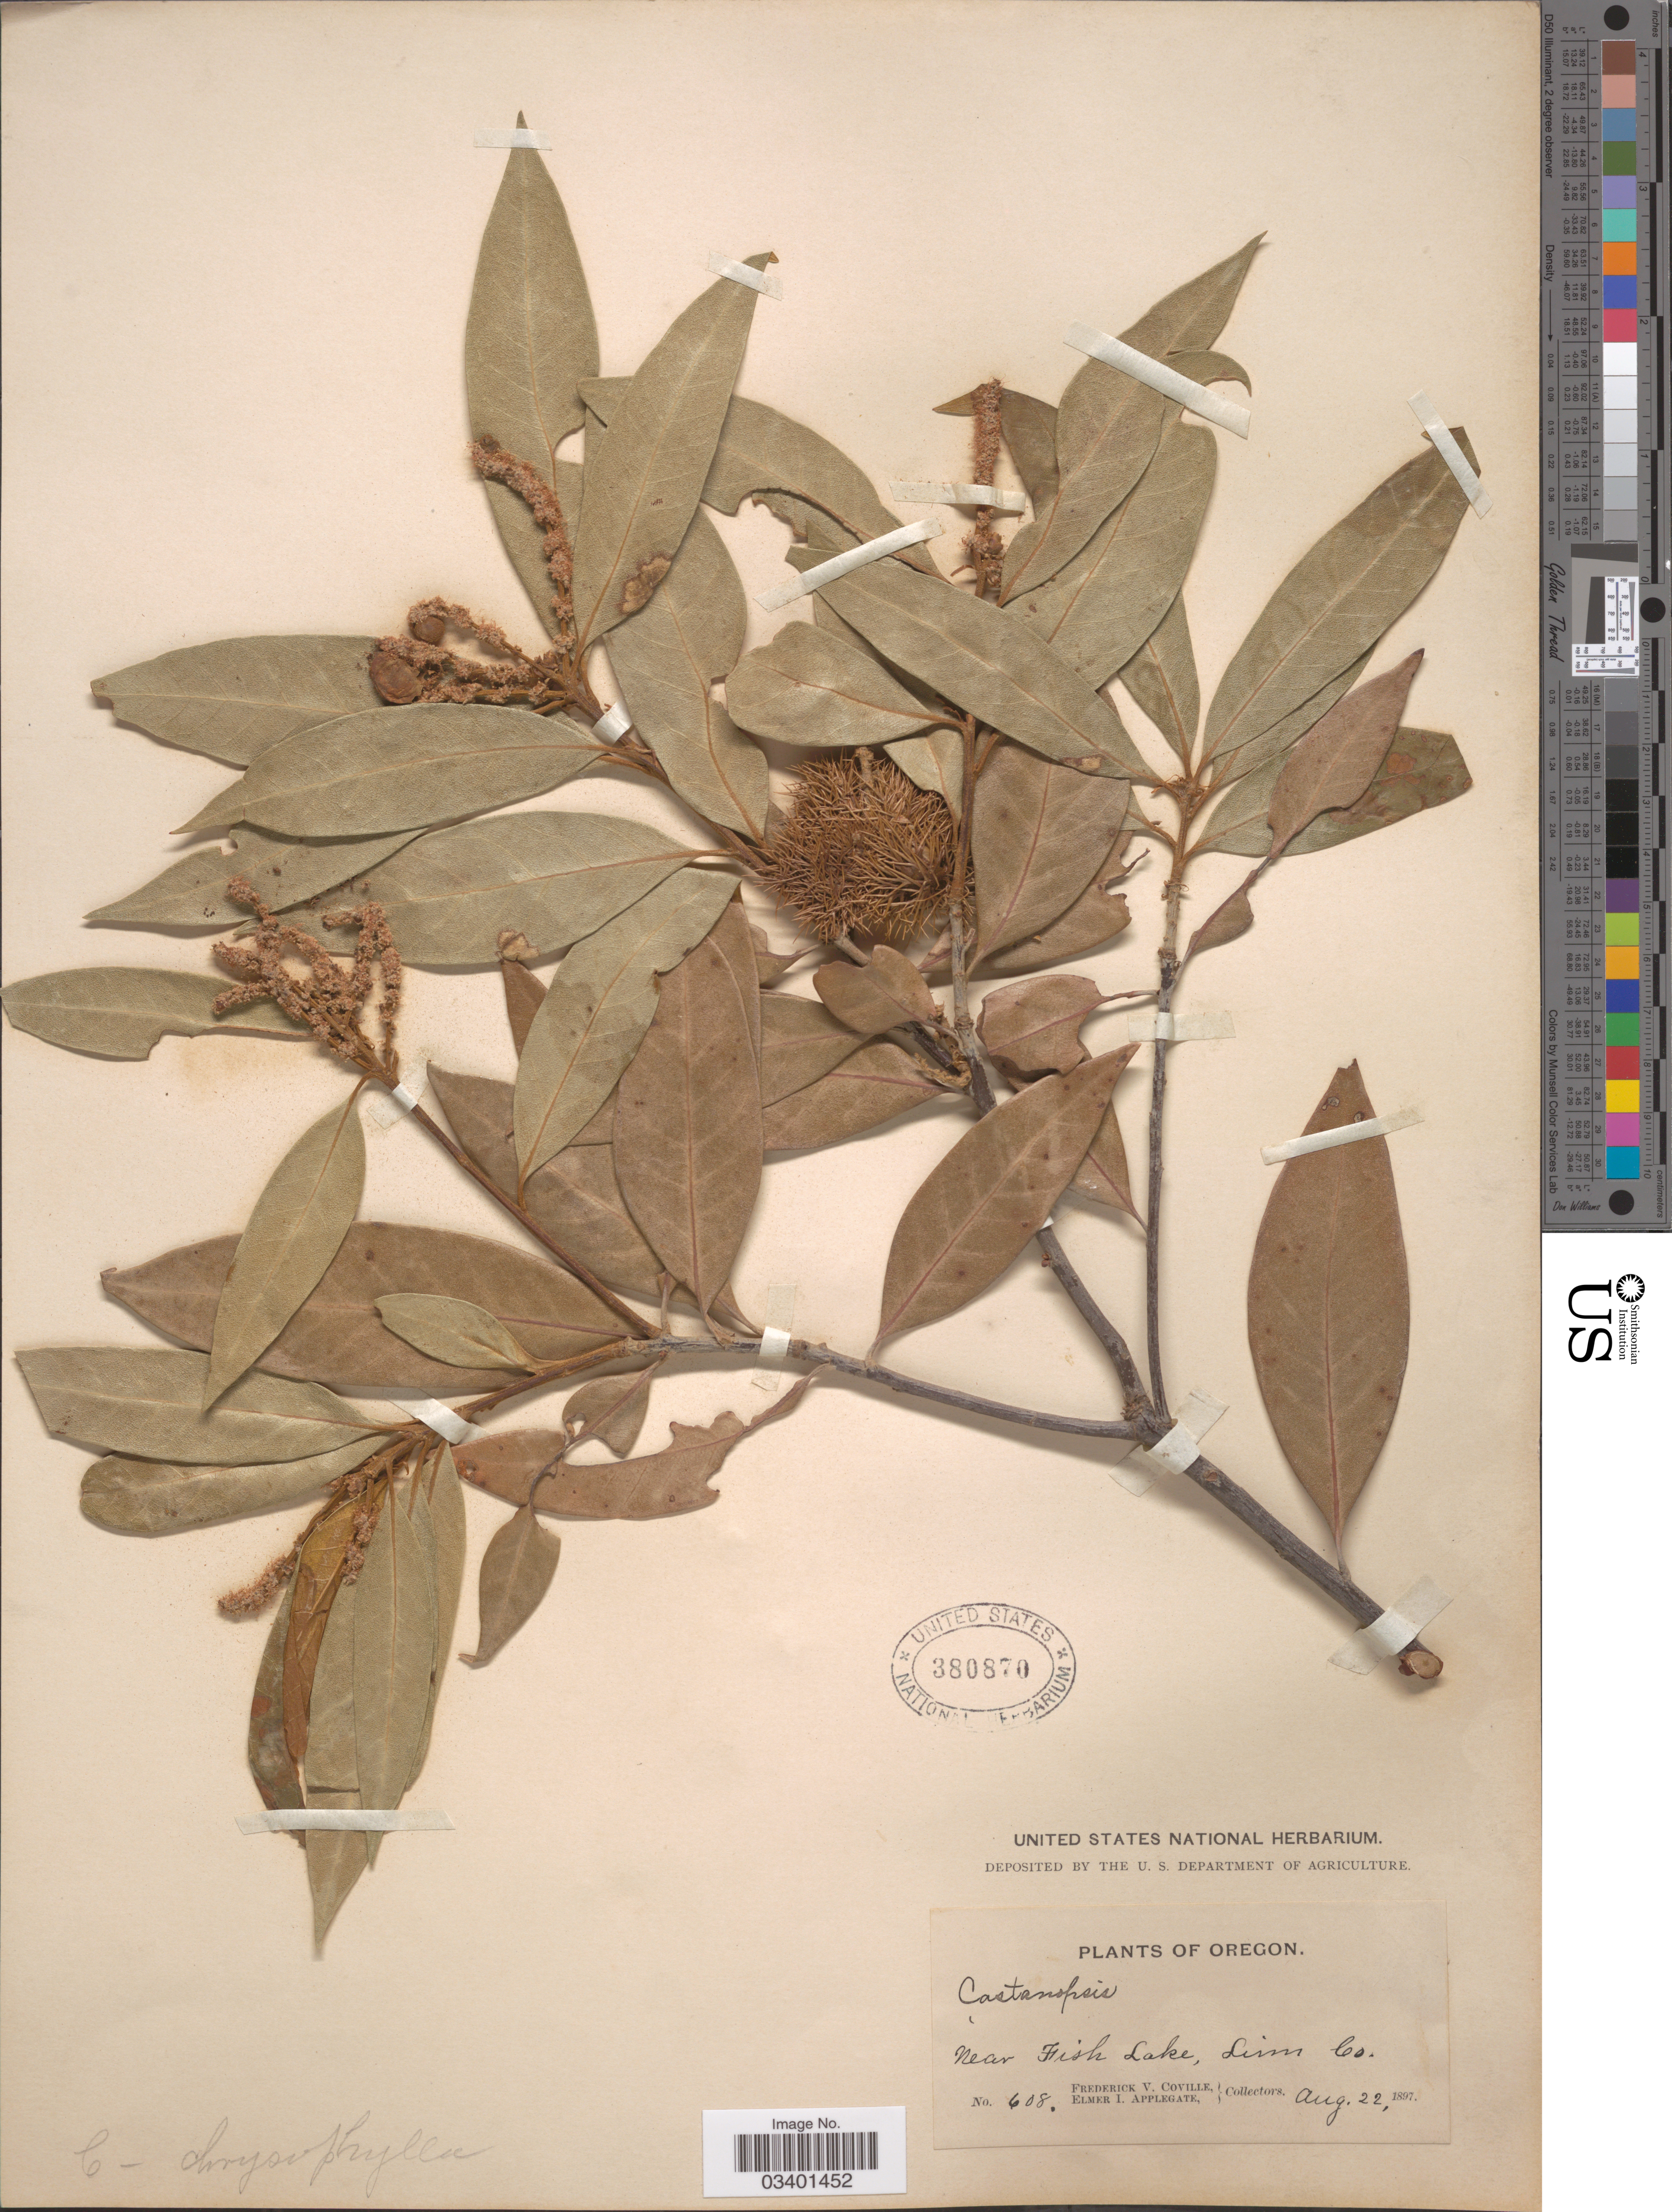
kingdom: Plantae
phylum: Tracheophyta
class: Magnoliopsida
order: Fagales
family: Fagaceae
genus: Chrysolepis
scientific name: Chrysolepis chrysophylla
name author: (Douglas ex Hook.) Hjelmq.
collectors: F. V. Coville & E. I. Applegate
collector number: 608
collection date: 1897-08-22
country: United States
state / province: Oregon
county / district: Linn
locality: Near Fish Lake, Linn Co.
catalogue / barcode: US 380870